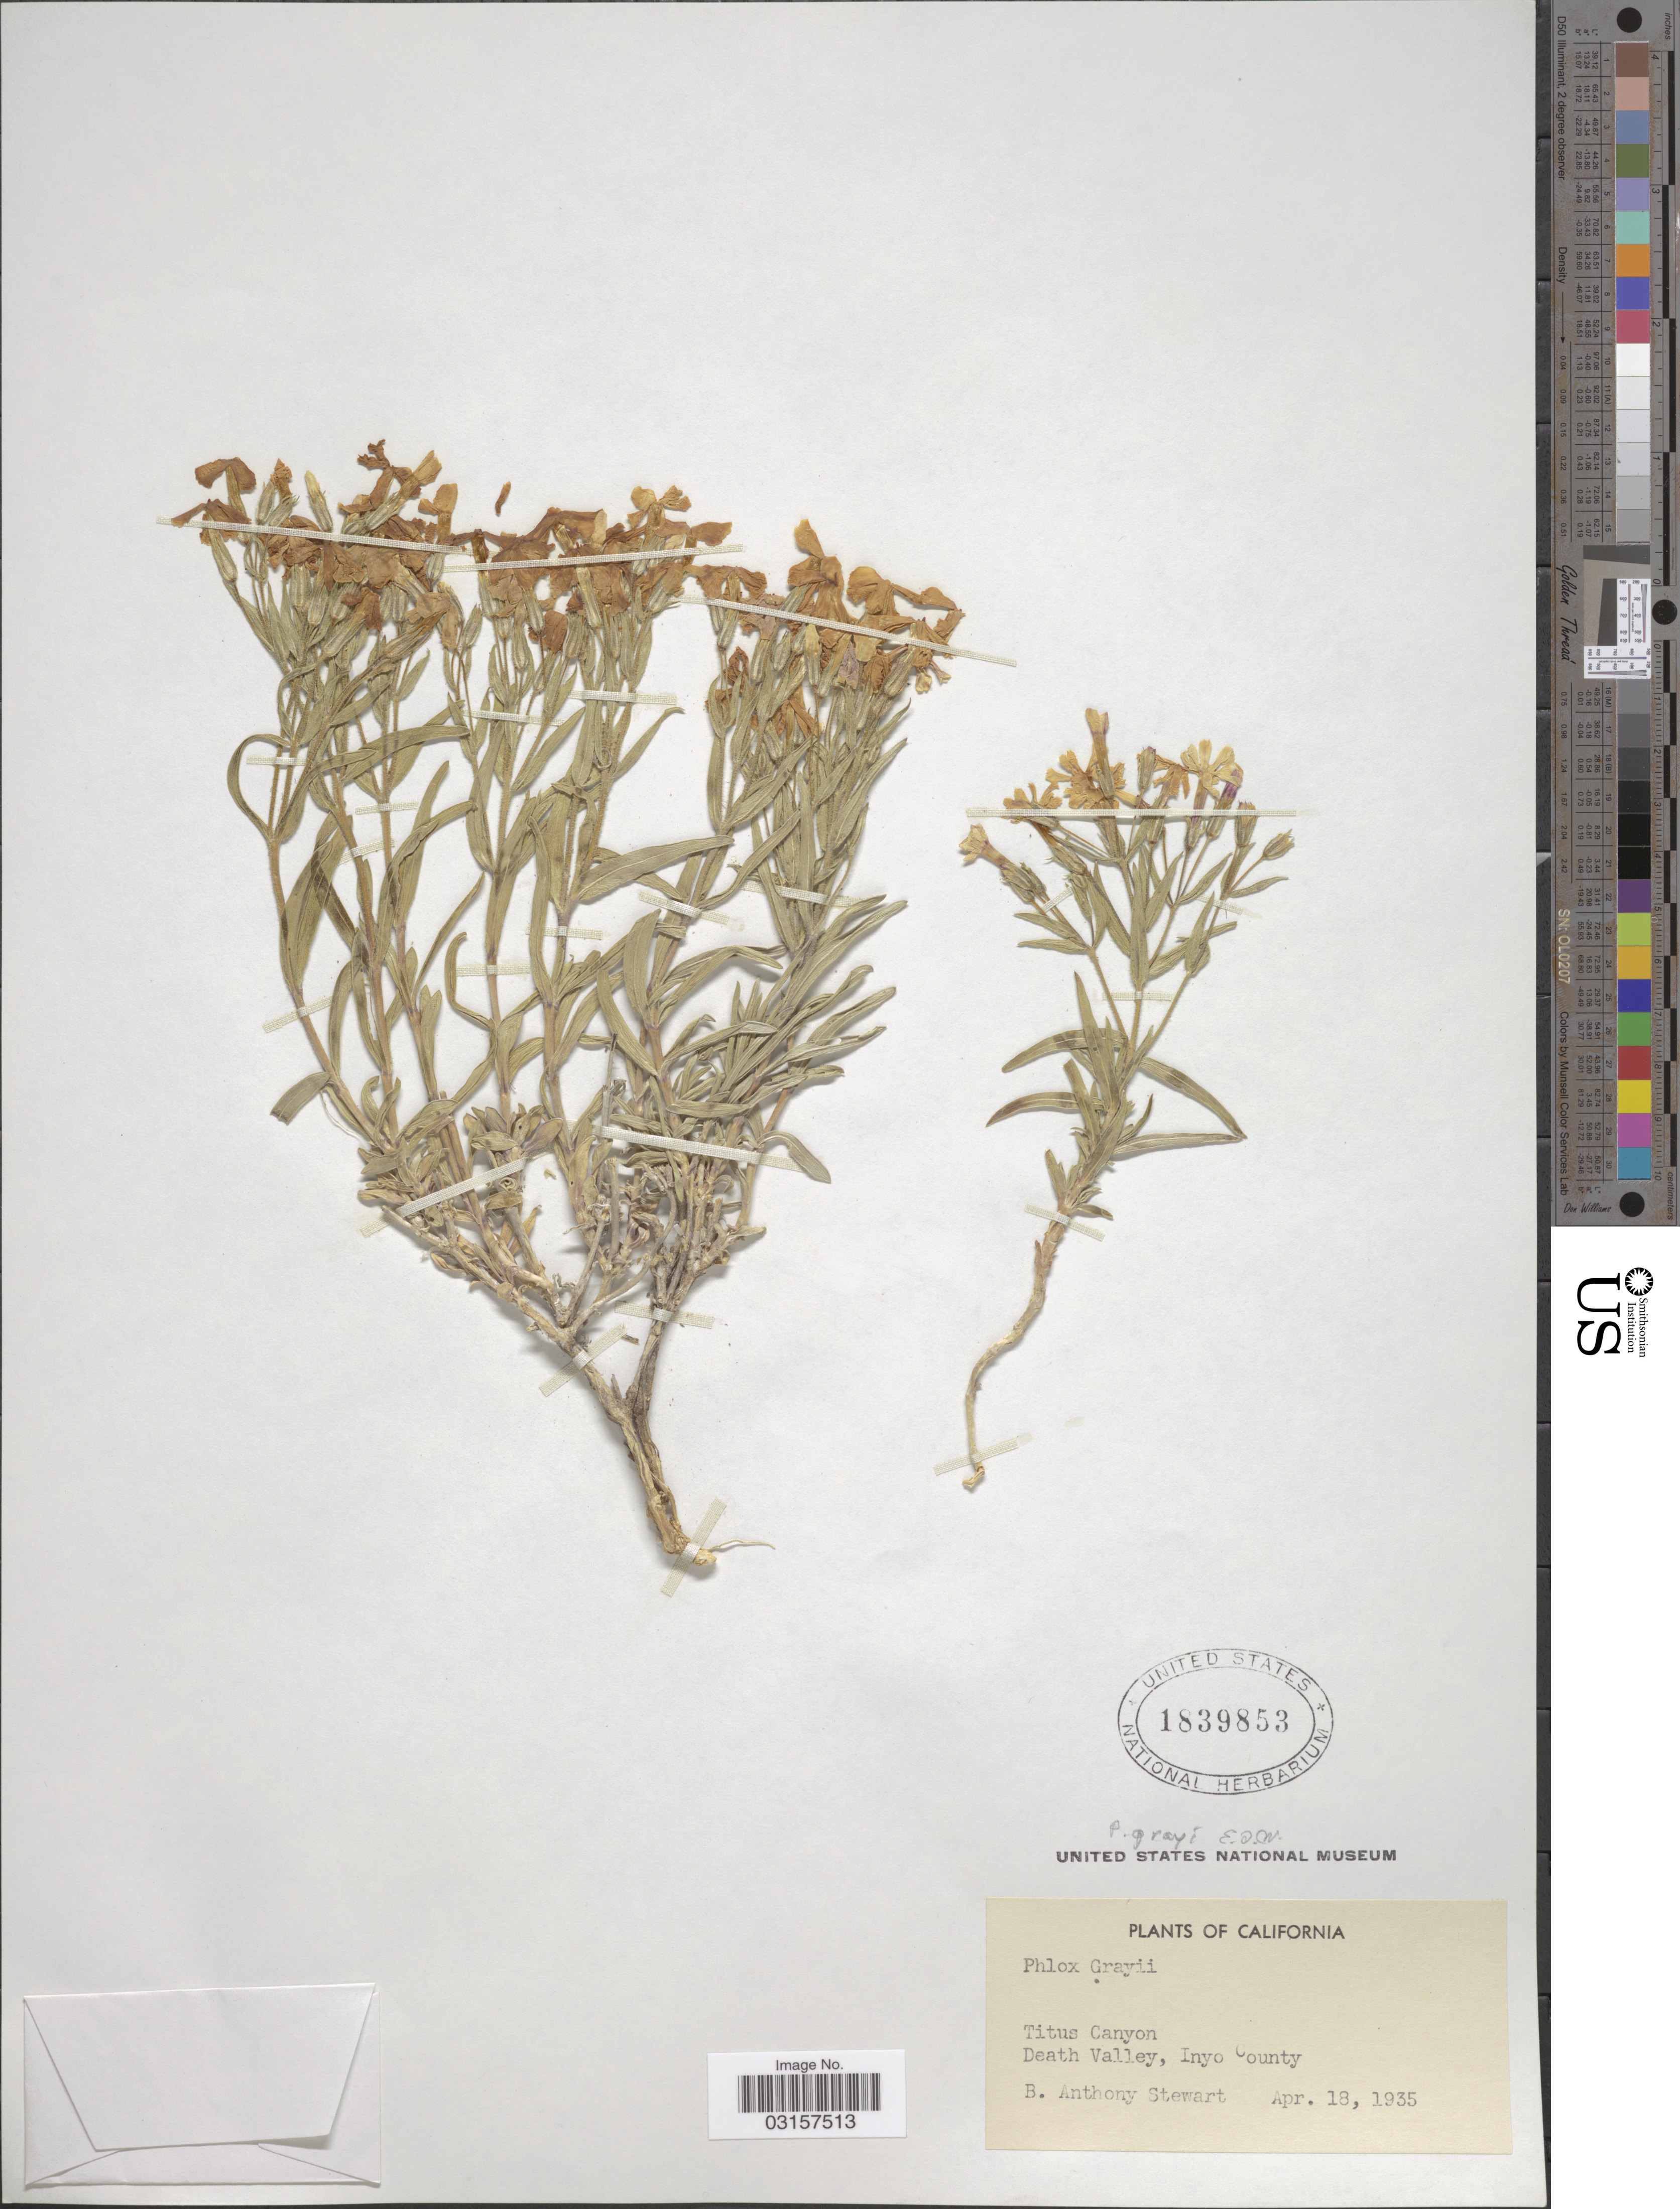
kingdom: Plantae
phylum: Tracheophyta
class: Magnoliopsida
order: Ericales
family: Polemoniaceae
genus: Phlox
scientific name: Phlox stansburyi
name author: (Torr.) A. Heller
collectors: B. Stewart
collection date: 1935-04-18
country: United States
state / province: California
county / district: Inyo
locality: Titus Canyon, Death Valley, Inyo County.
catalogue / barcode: US 1839853